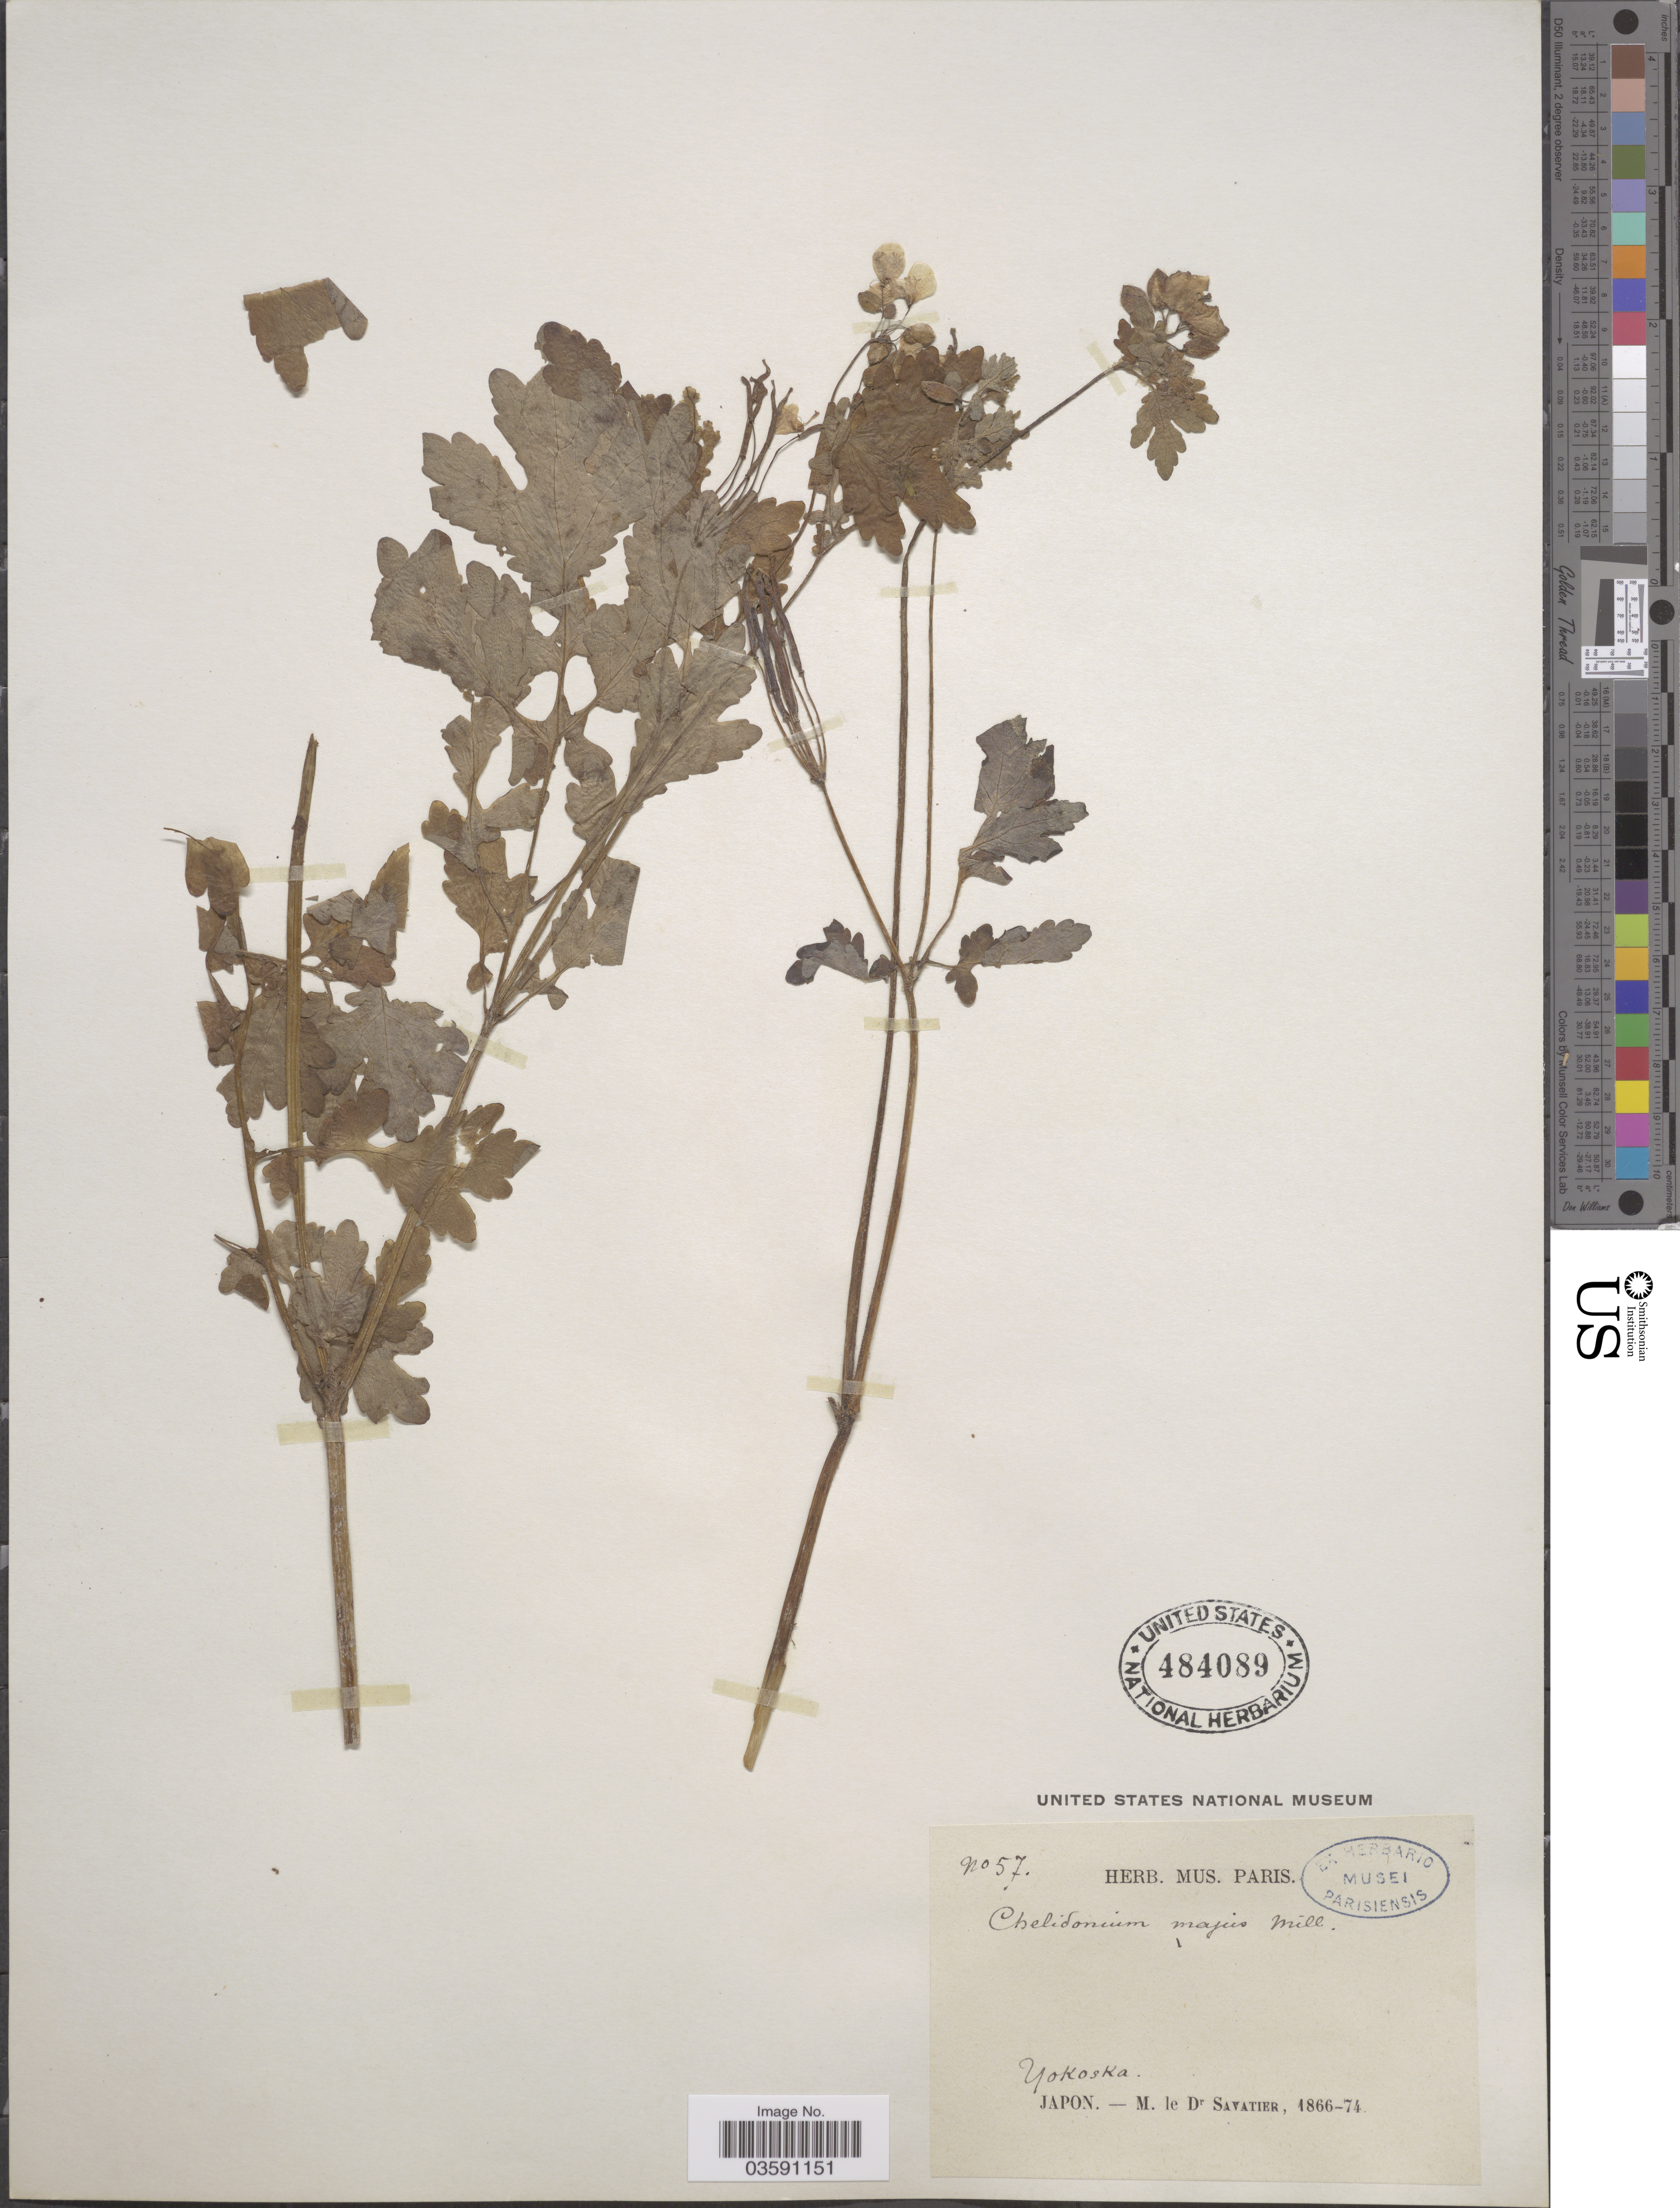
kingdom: Plantae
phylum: Tracheophyta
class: Magnoliopsida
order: Ranunculales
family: Papaveraceae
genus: Chelidonium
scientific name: Chelidonium majus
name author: L.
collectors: M. Savatier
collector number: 57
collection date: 1866/1874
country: Japan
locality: Yokoska.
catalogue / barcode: US 484089